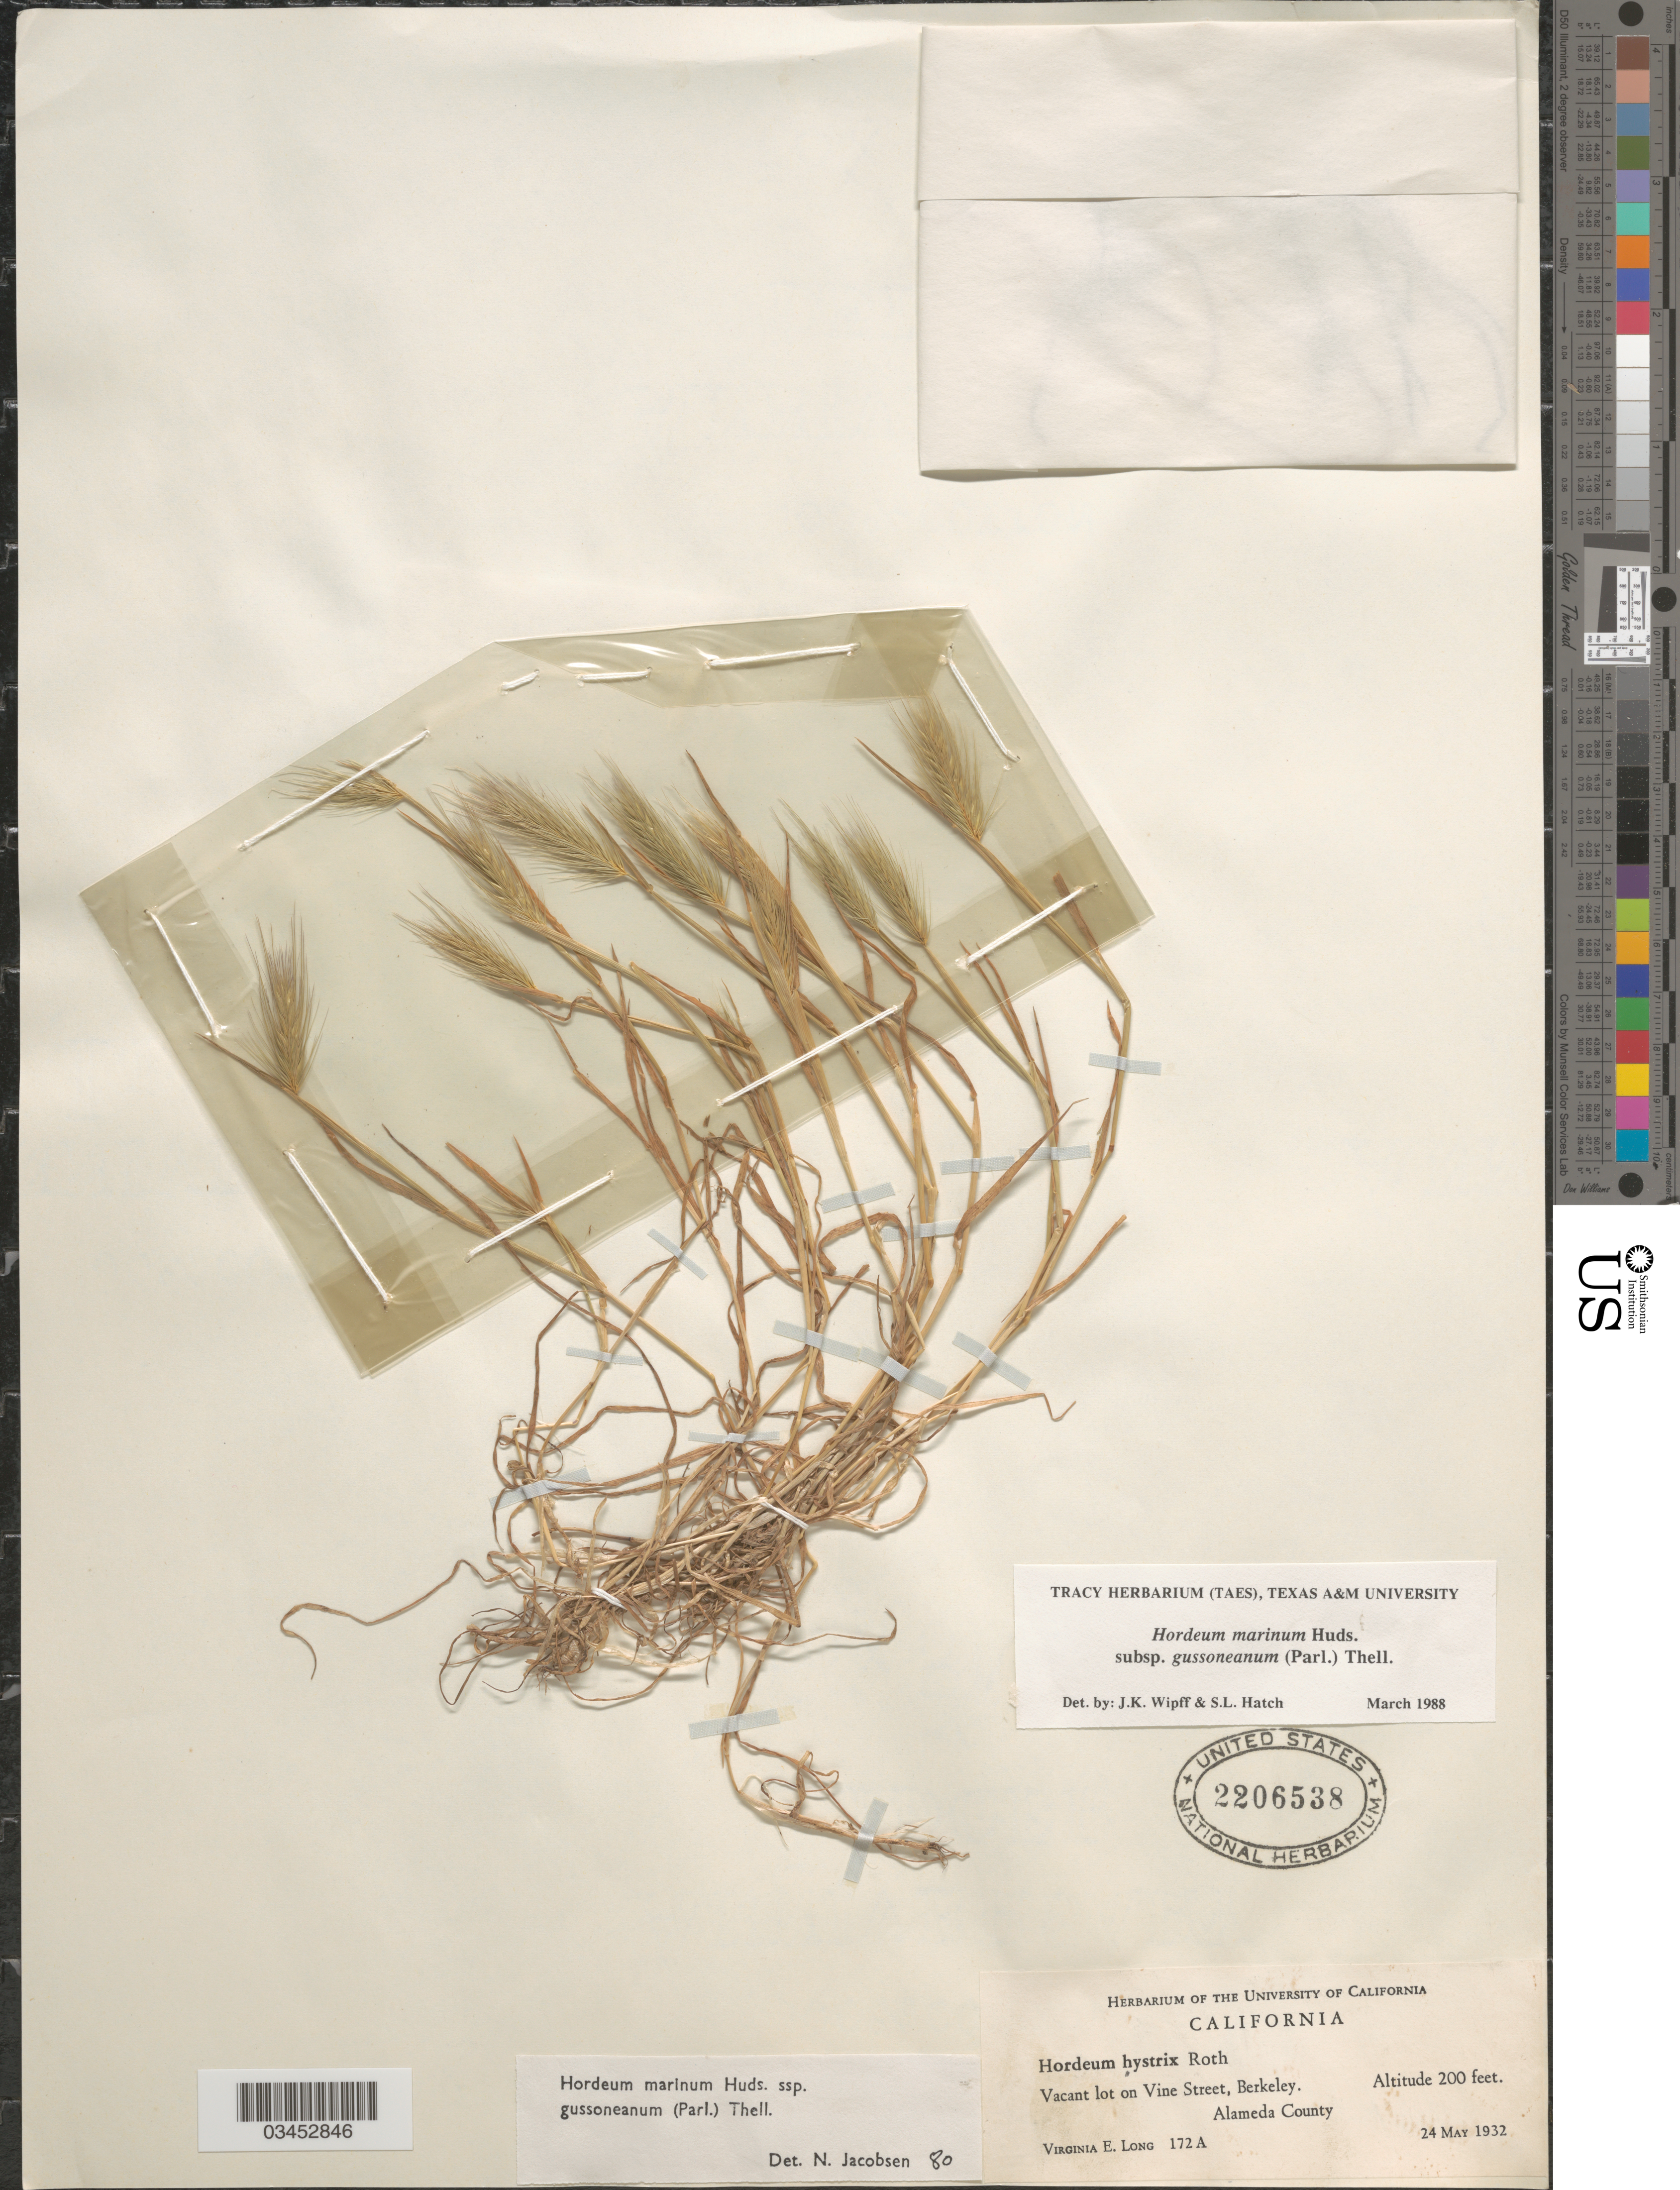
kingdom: Plantae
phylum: Tracheophyta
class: Liliopsida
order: Poales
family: Poaceae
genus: Hordeum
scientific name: Hordeum marinum subsp. gussoneanum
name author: (Parl.) Thell.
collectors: V. Long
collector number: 172A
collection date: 1932-05-24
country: United States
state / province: California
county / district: Alameda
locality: Vacant lot on Vine Street, Berkeley. Alameda County.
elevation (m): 61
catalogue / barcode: US 2206538